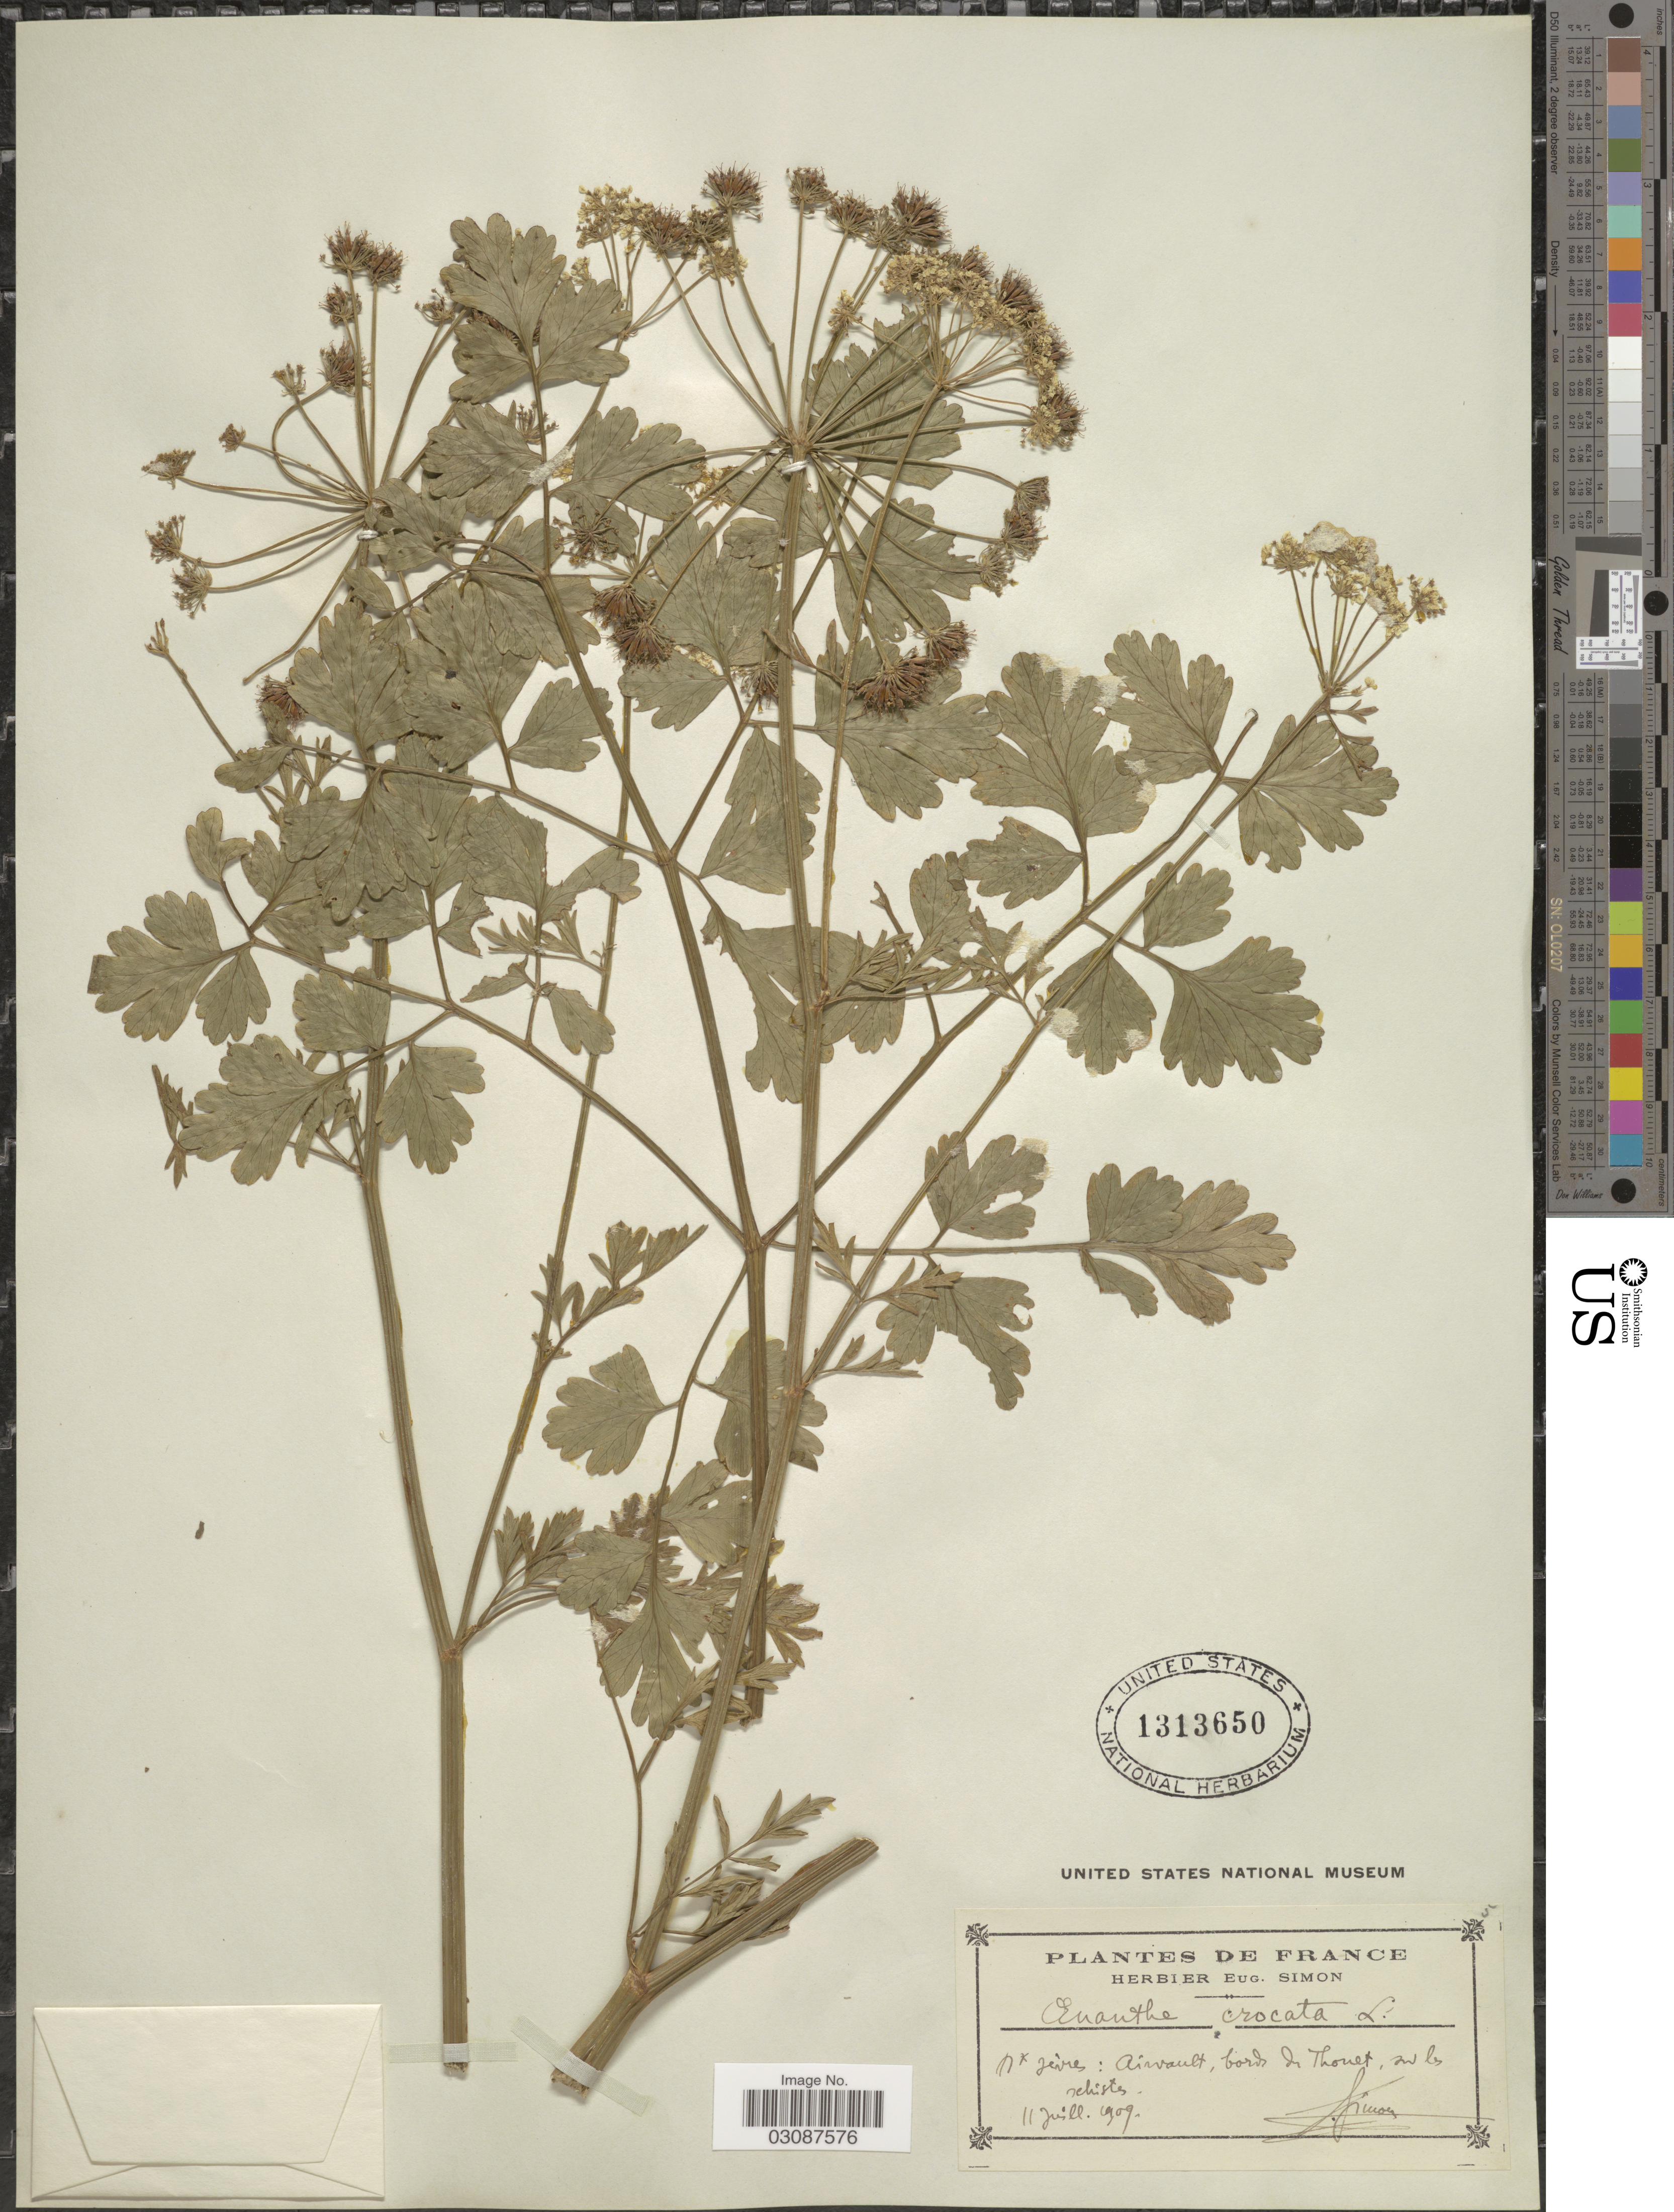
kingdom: Plantae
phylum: Tracheophyta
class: Magnoliopsida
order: Apiales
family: Apiaceae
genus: Oenanthe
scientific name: Oenanthe crocata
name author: L.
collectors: E. Simon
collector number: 5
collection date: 1909-07-11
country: France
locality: N Jèvres: Airvault, bords de Thonet, su les schistes.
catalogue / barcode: US 1313650